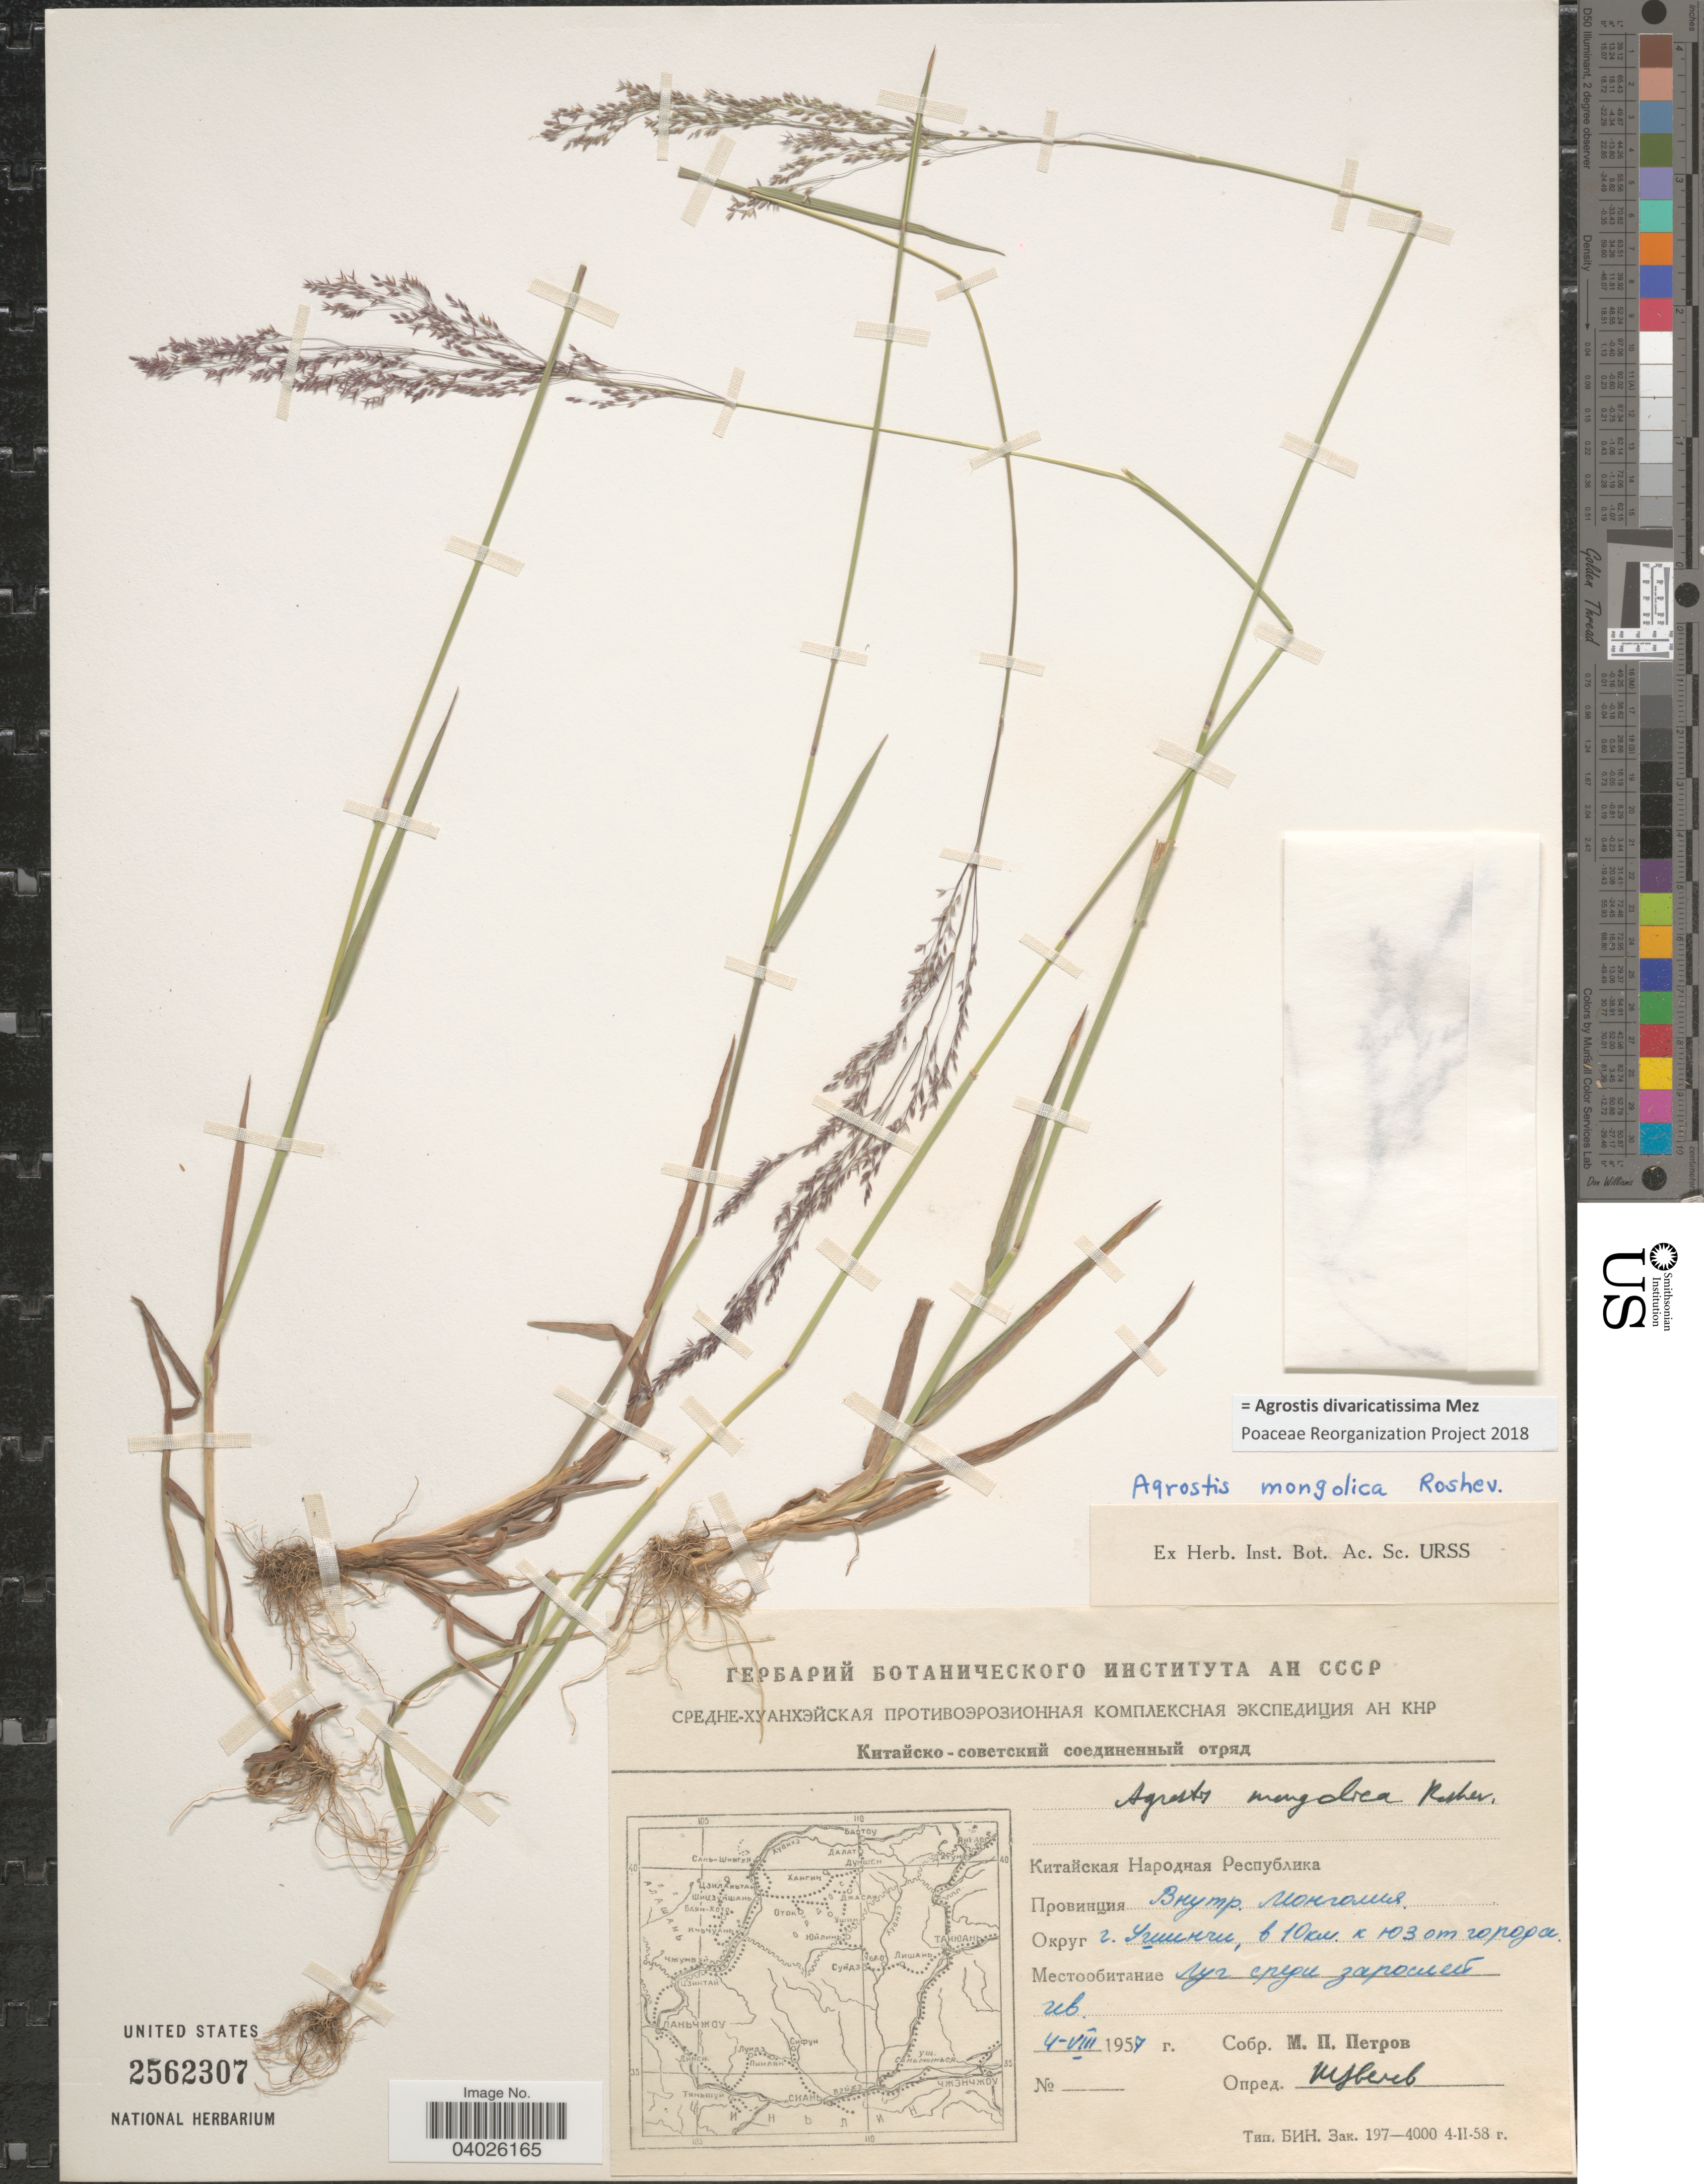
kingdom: Plantae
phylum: Tracheophyta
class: Liliopsida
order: Poales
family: Poaceae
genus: Agrostis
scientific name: Agrostis divaricatissima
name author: Mez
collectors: M. Petrov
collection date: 1957-08-04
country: China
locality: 10 km SW from Ushinchi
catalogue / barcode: US 2562307